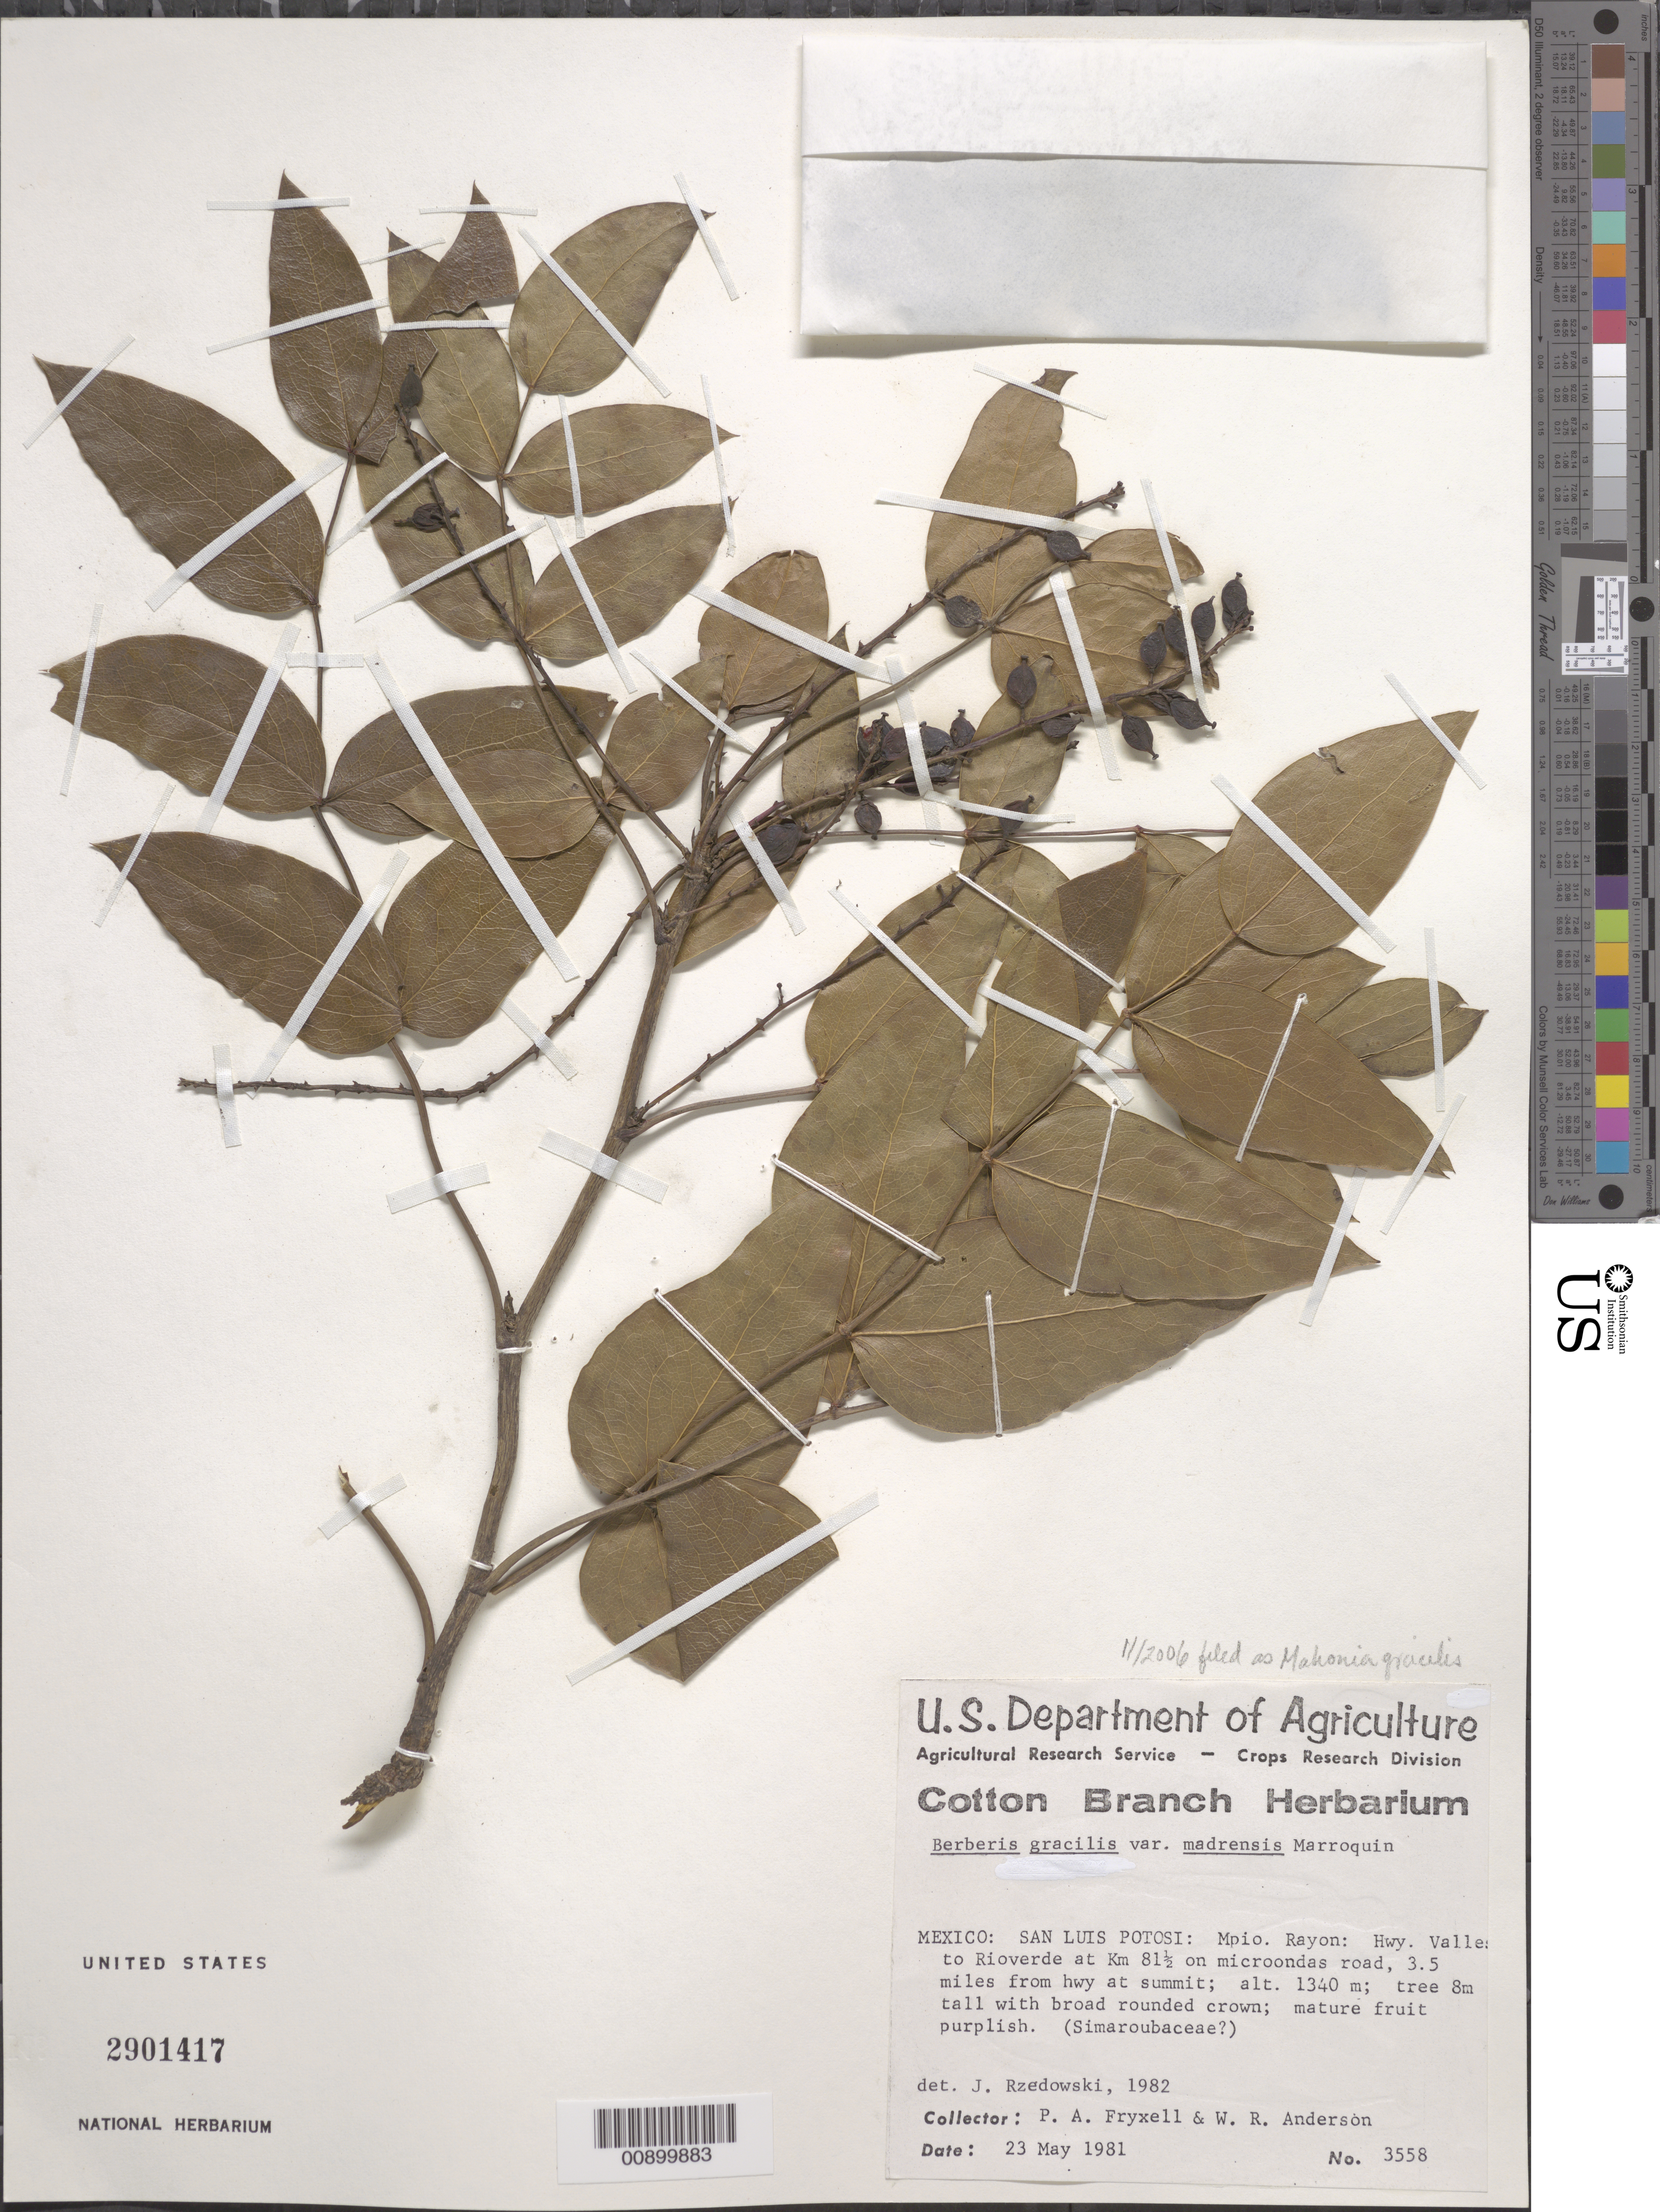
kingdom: Plantae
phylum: Tracheophyta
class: Magnoliopsida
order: Ranunculales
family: Berberidaceae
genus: Mahonia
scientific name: Mahonia gracilis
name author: (Benth.) Fedde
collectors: P. A. Fryxell & W. R. Anderson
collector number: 3558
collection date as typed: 23 May 1981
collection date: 1981-05-23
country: Mexico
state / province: San Luis Potosí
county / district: Rayón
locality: San Luis Potosí: Mpio. Rayón: Hwy Valles to Río Verde at km 81½ on microondas road, 3.5 miles from hwy. at summit.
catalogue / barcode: US 2901417